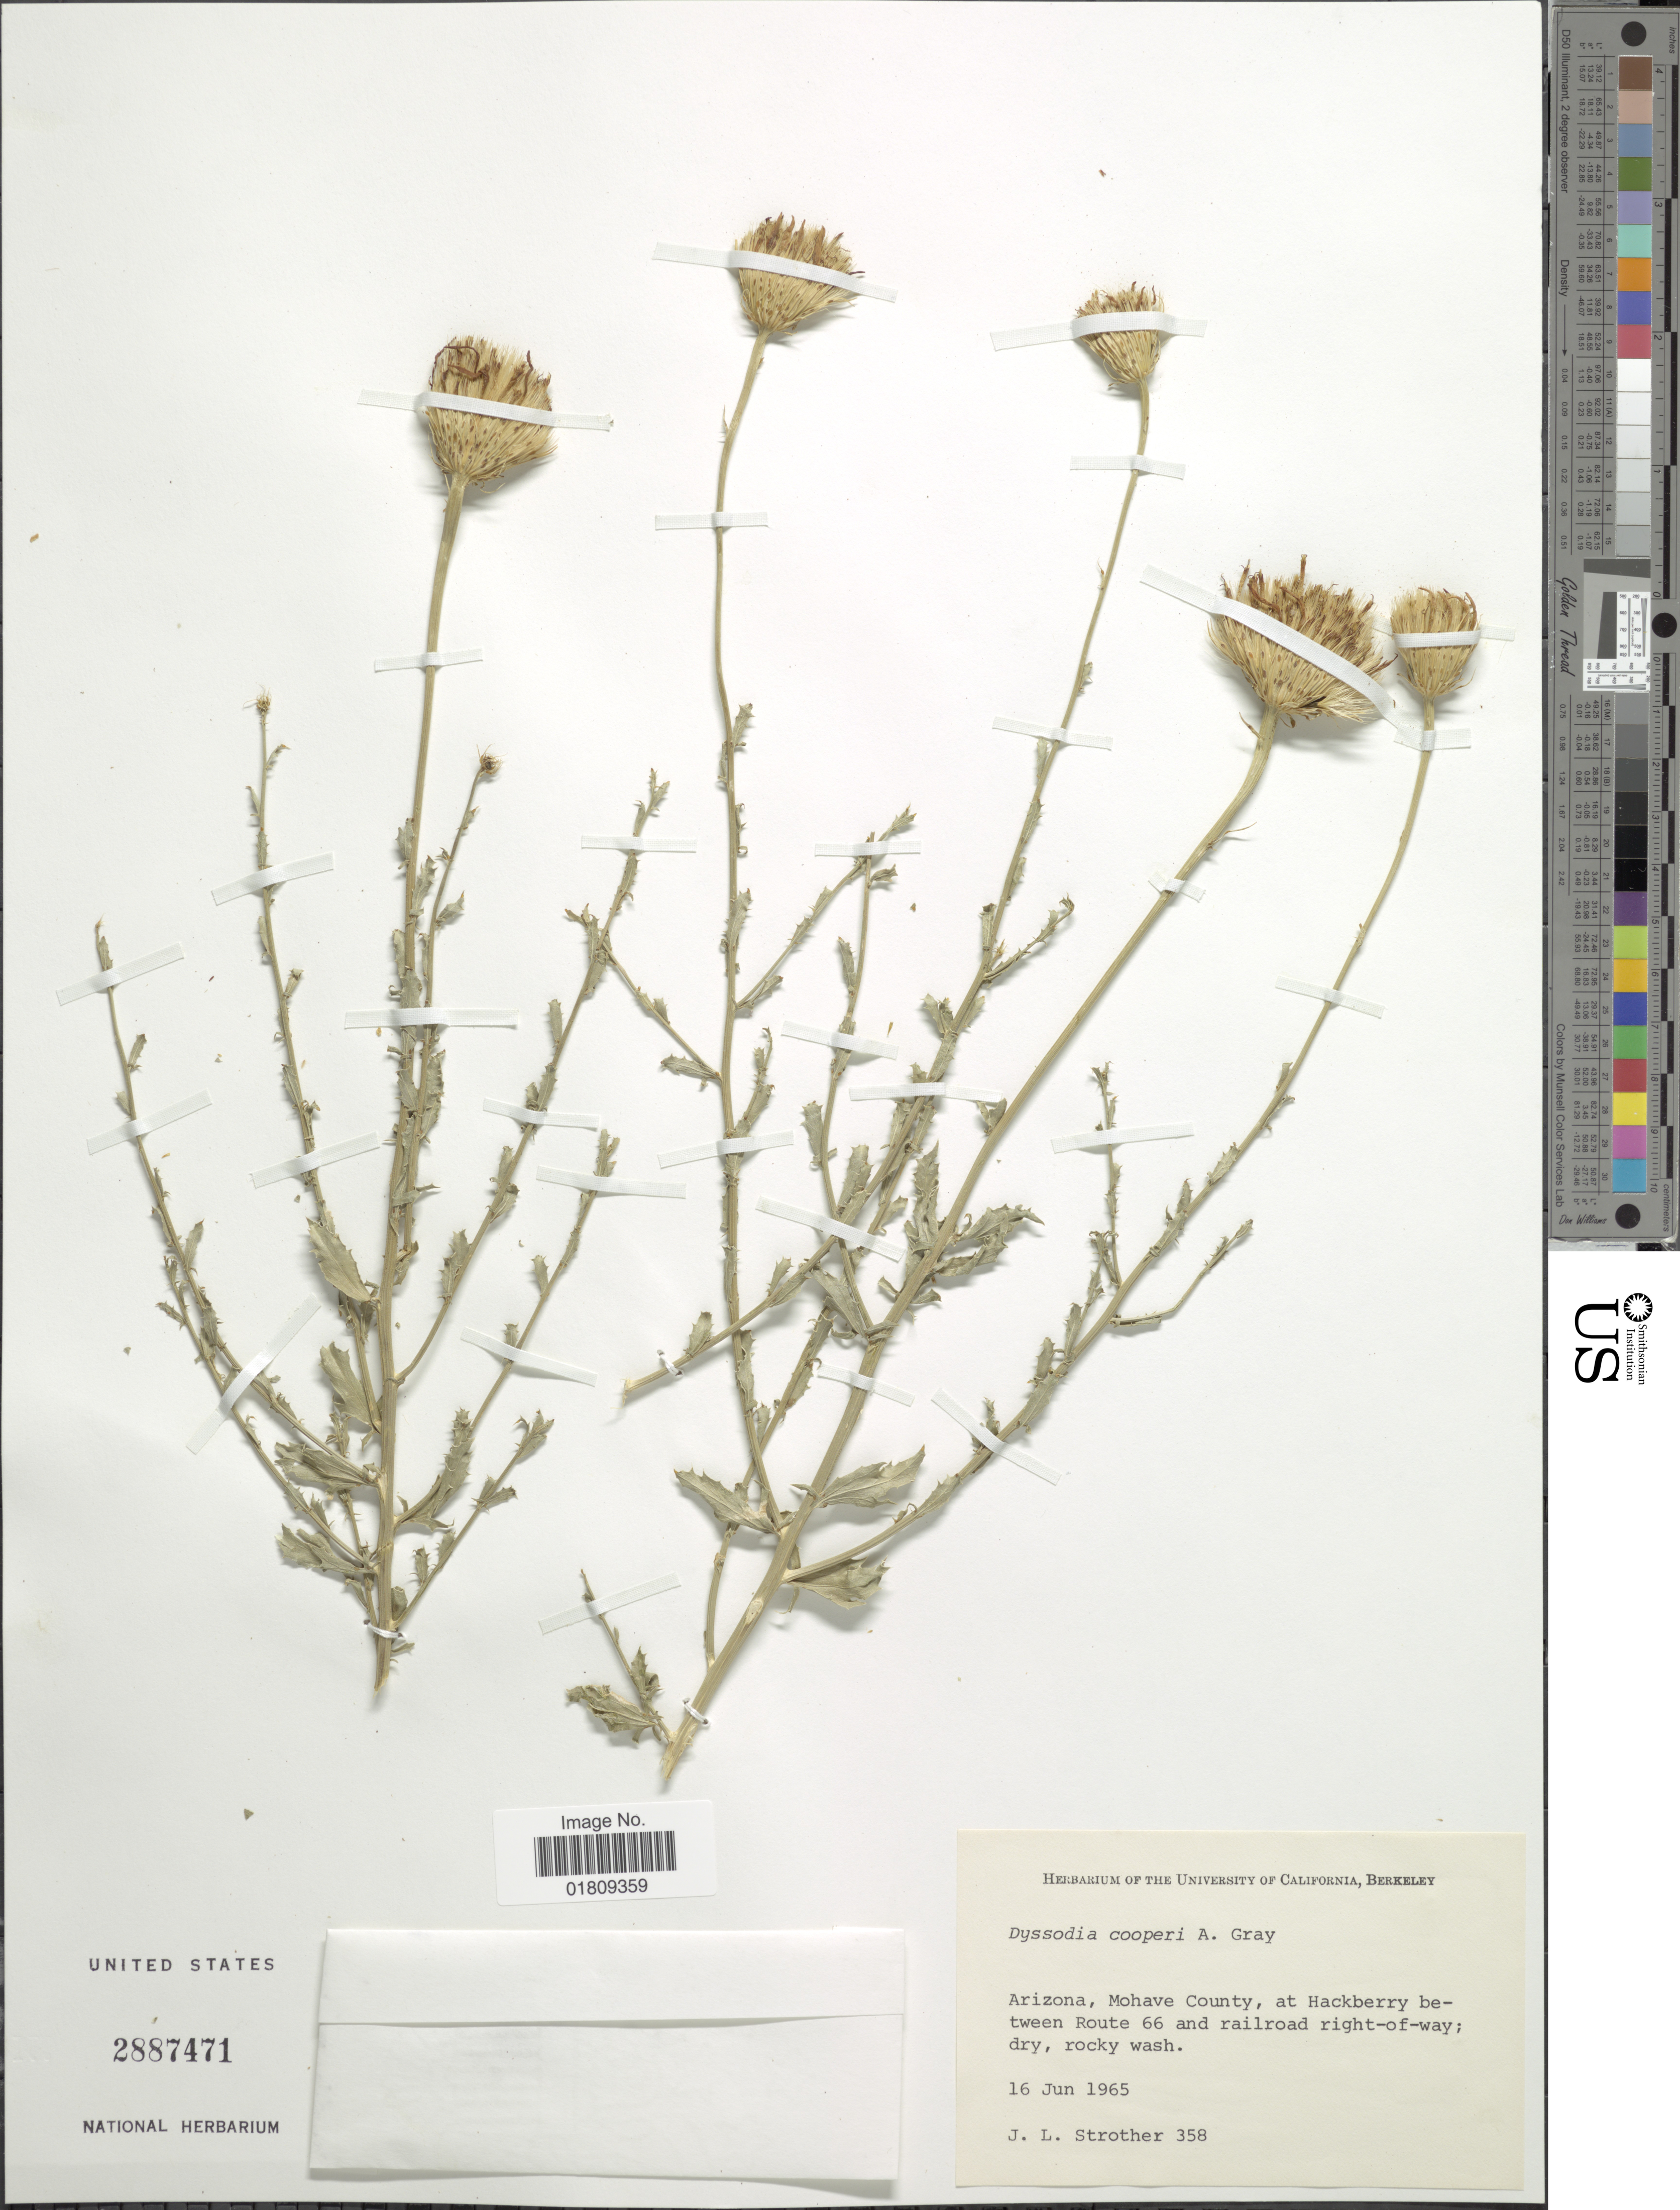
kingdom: Plantae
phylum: Tracheophyta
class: Magnoliopsida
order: Asterales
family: Asteraceae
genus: Dyssodia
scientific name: Dyssodia cooperi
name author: A. Gray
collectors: J. L. Strother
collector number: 358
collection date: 1965-06-16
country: United States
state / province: Arizona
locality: Mohave County, at Hackberry between Route 66 and railroad right-of-way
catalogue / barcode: US 2887471